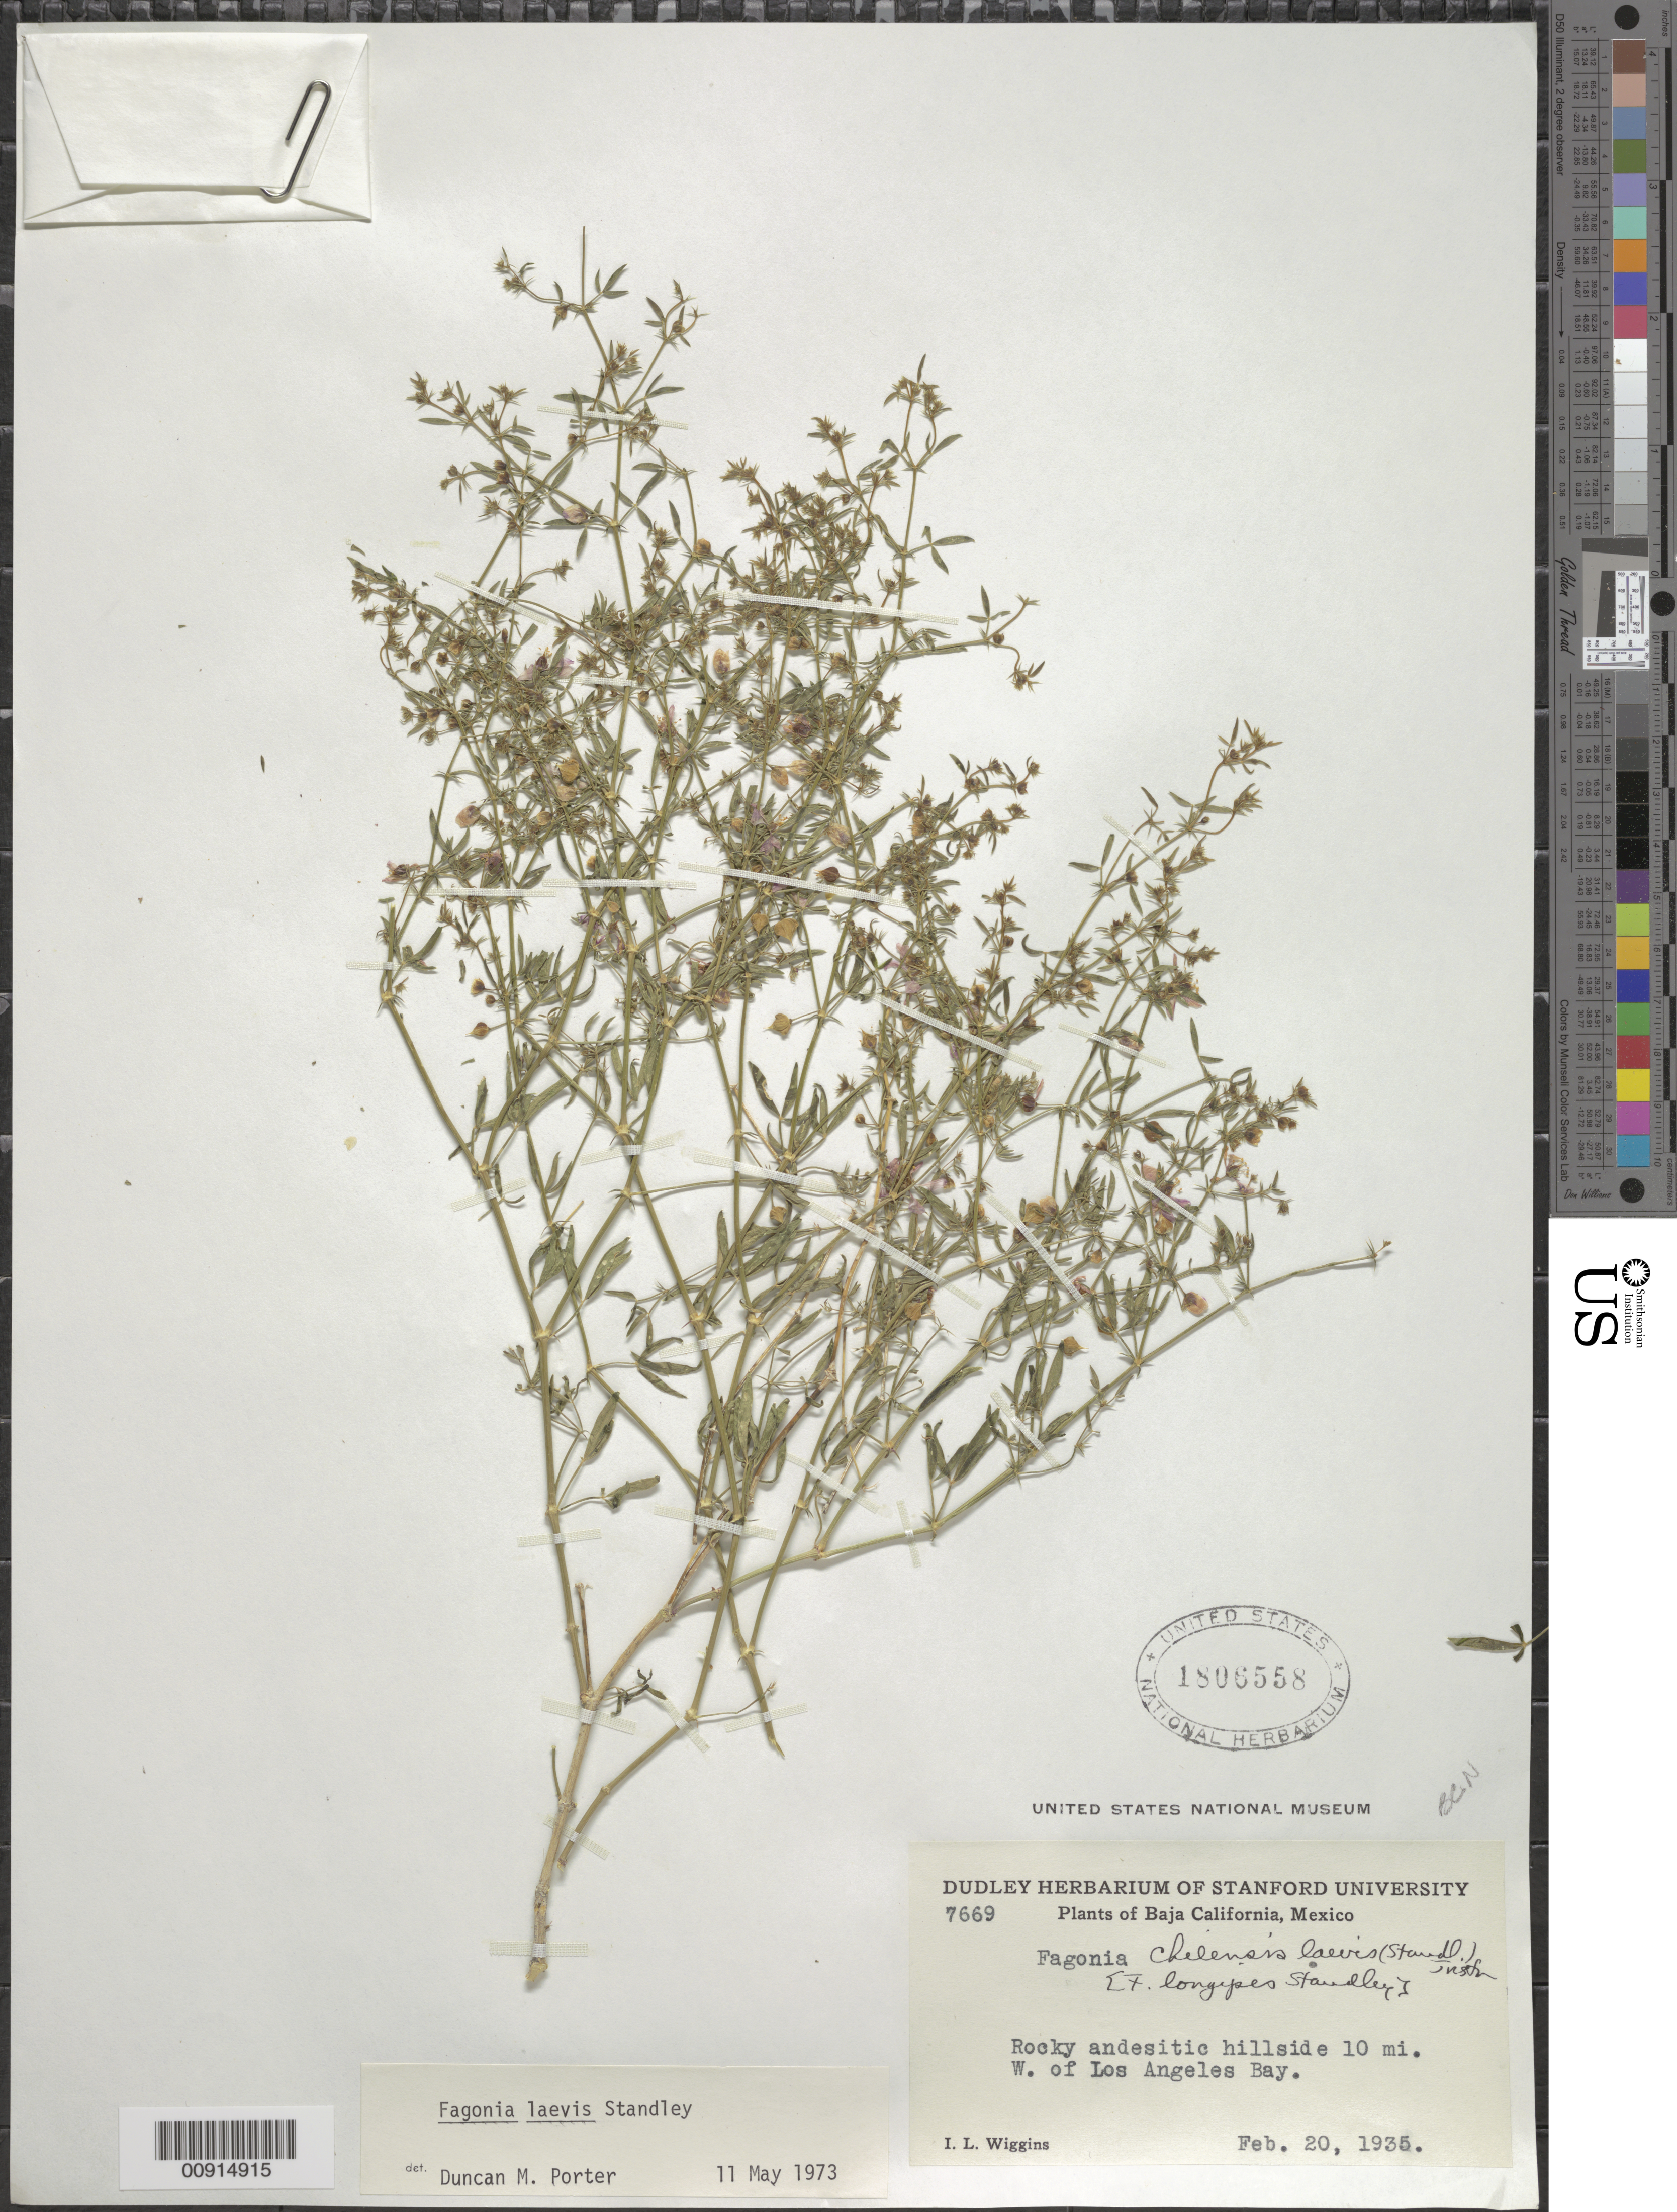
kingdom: Plantae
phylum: Tracheophyta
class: Magnoliopsida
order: Zygophyllales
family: Zygophyllaceae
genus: Fagonia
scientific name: Fagonia laevis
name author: Standl.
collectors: I. L. Wiggins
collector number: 7669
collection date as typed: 20 Feb 1935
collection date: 1935-02-20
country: Mexico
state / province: Baja California Norte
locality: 10 mi. W. of Los Angeles Bay. Baja California.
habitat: Rocky andesitic hillside.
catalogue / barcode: US 1806558